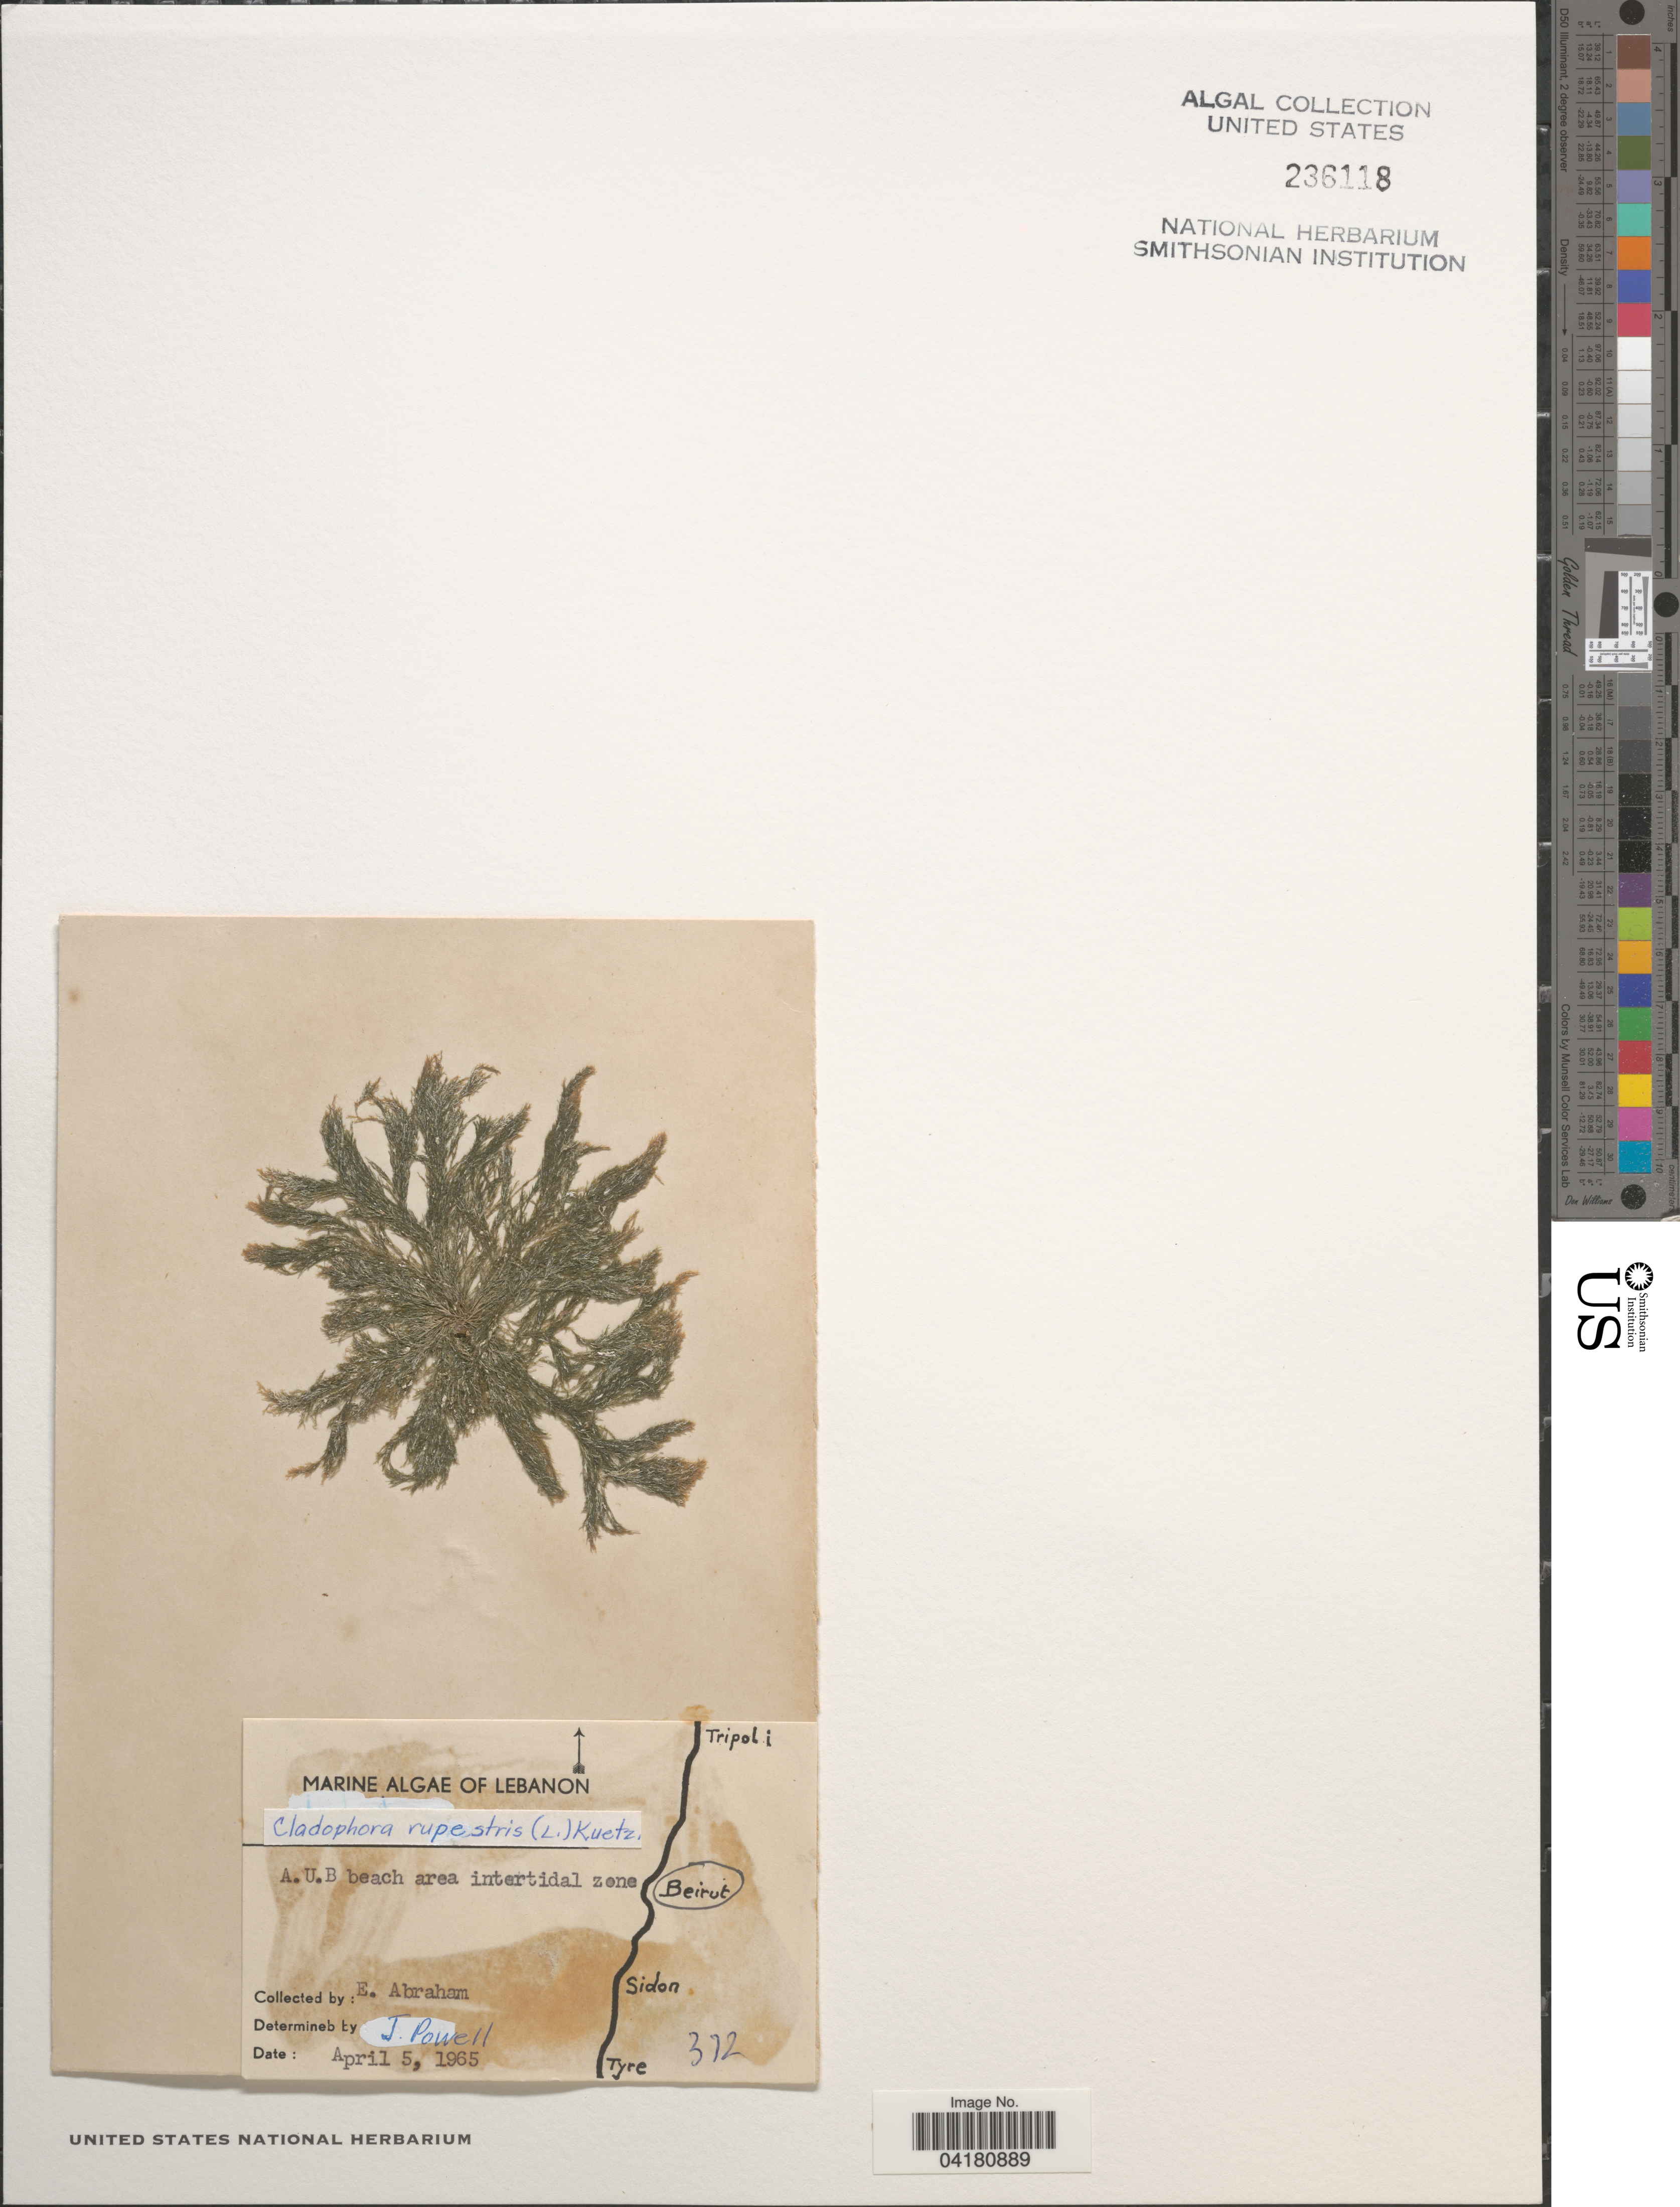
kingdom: Plantae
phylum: Chlorophyta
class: Ulvophyceae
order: Cladophorales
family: Cladophoraceae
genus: Cladophora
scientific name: Cladophora rupestris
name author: (Roth) Kütz.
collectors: E. Abraham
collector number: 372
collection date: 1965-04-05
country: Lebanon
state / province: Beyrouth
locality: A.U.B. beach area intertidal zone.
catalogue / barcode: US 236118